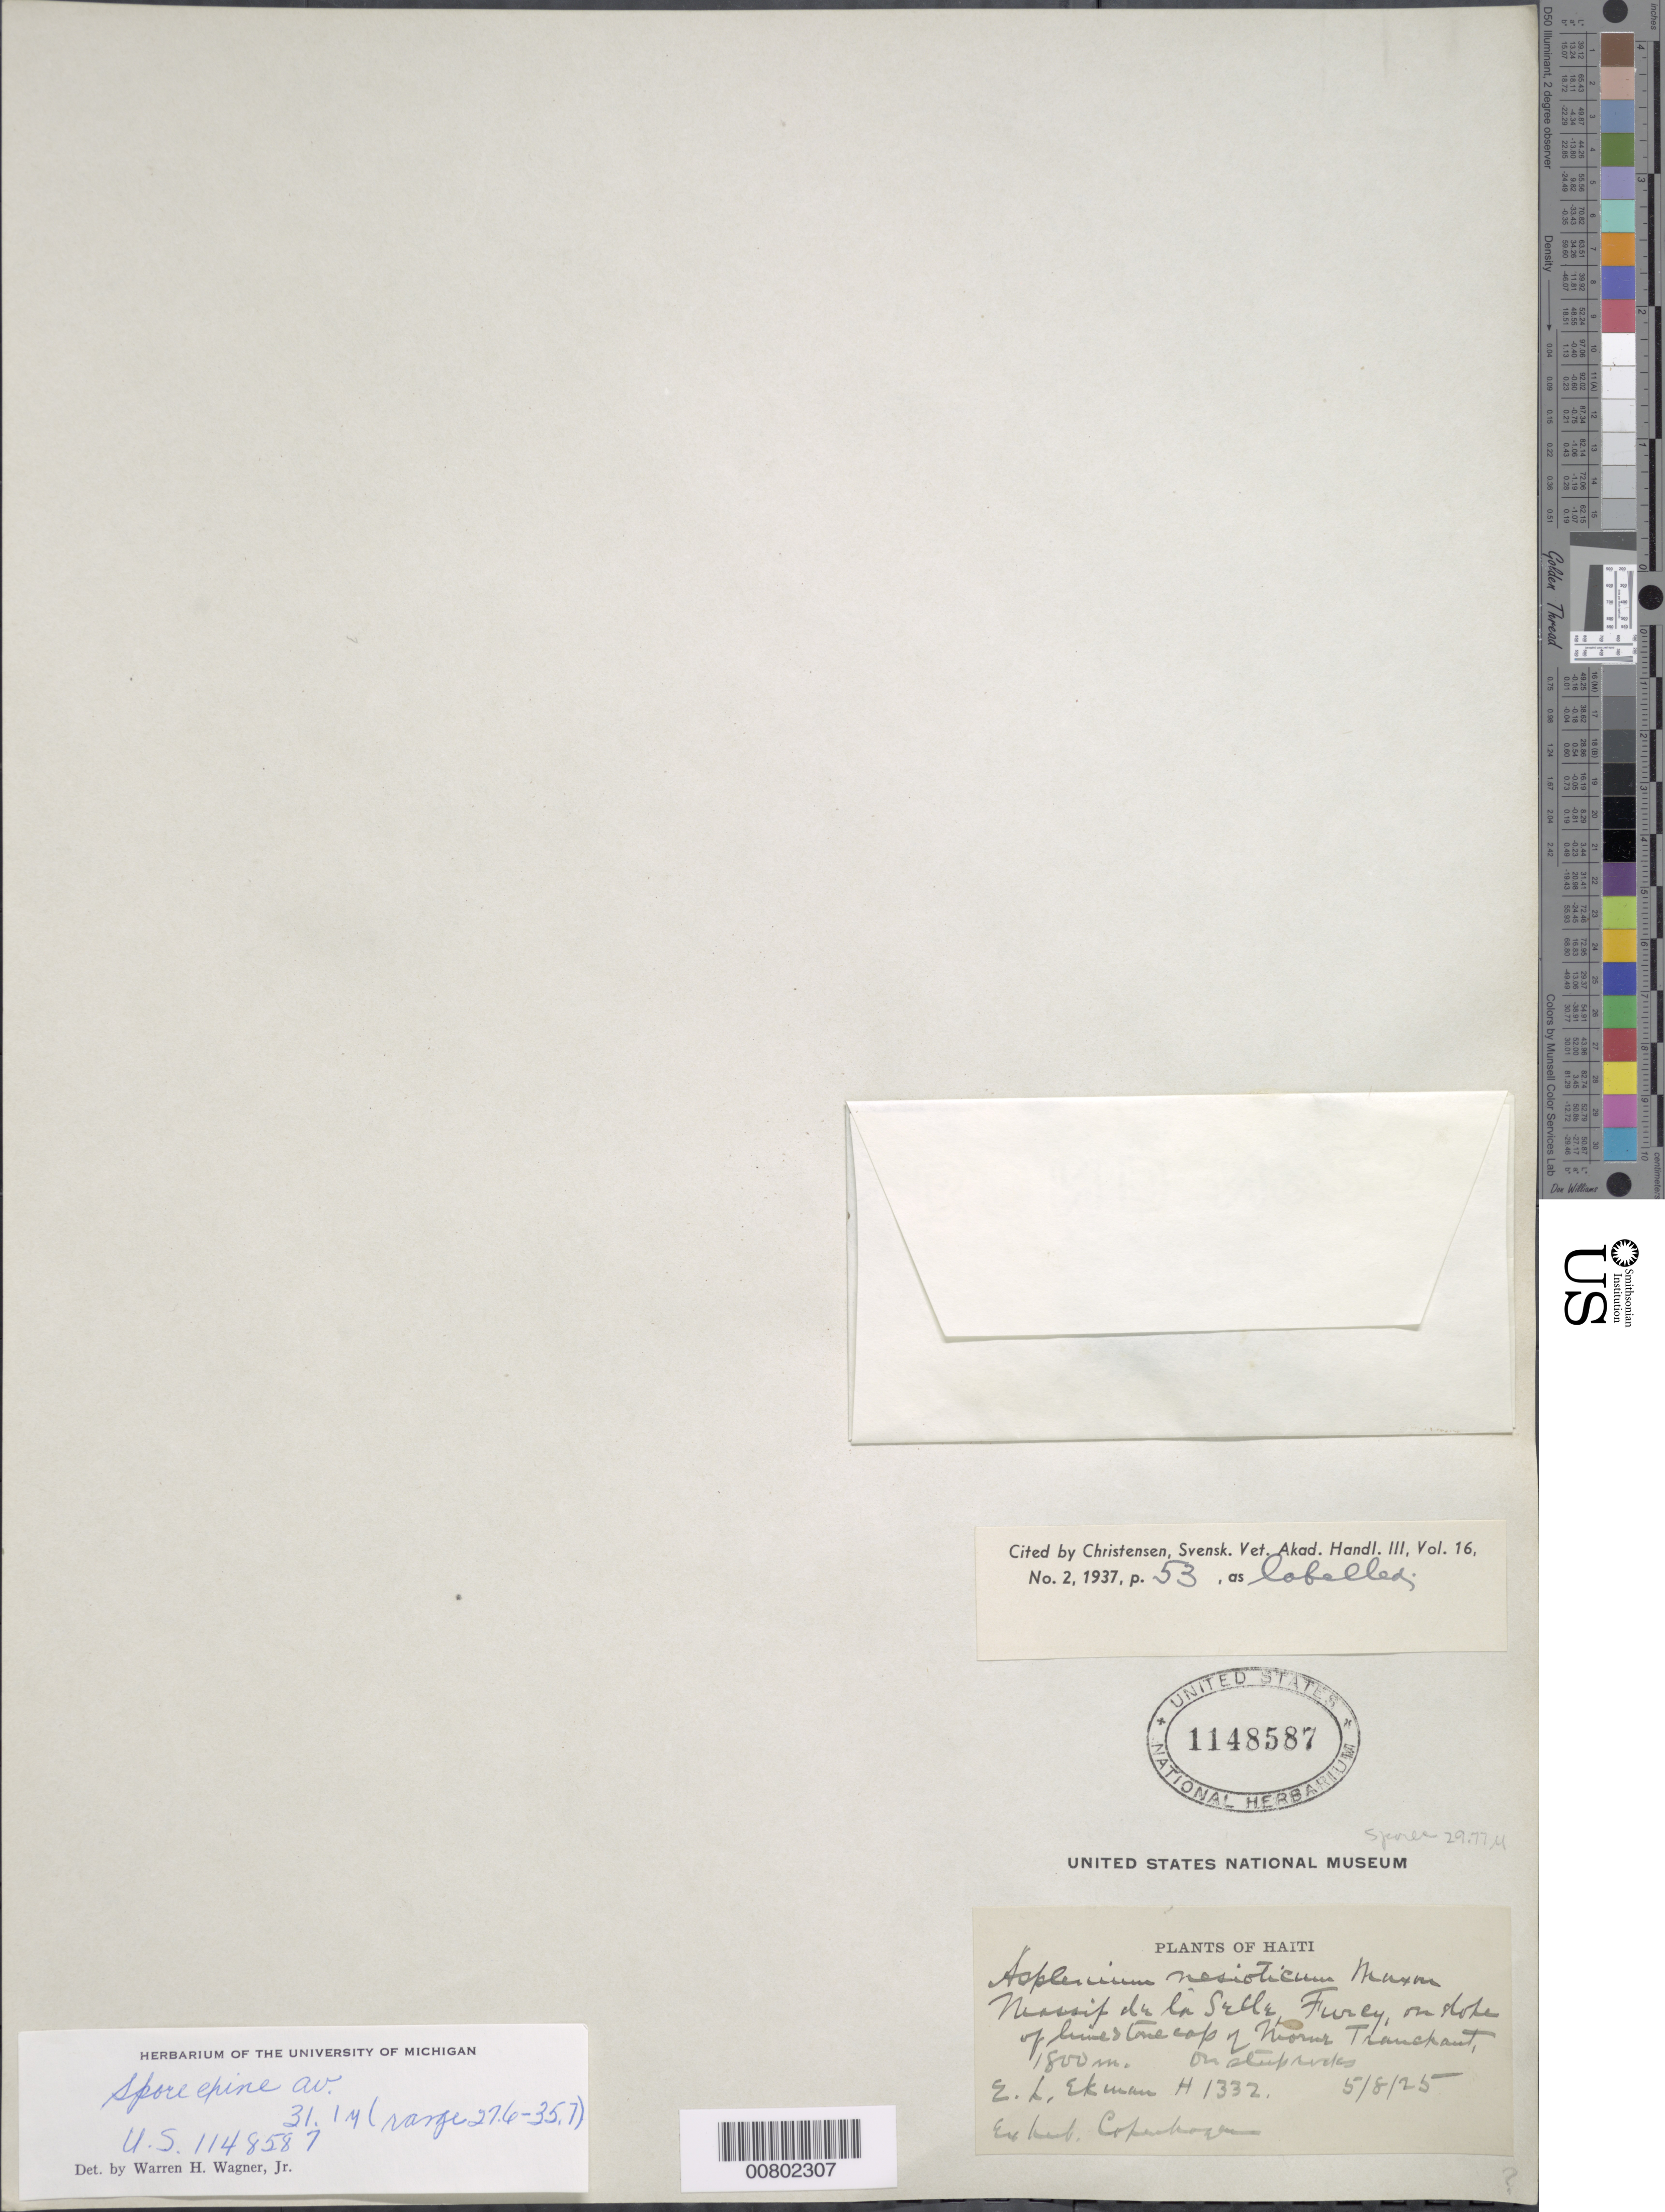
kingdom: Plantae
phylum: Tracheophyta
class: Polypodiopsida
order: Polypodiales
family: Aspleniaceae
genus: Asplenium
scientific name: Asplenium nesioticum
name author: Maxon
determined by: Christensen, C. F. A.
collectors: E. L. Ekman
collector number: H 1332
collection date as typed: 05 Aug 1925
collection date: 1925-08-05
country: Haiti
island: Hispaniola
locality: Massif de la Selle, Furcy, Morne Tranchant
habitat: Limestone outcrop, steep rocks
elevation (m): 1800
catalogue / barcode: US 1148587